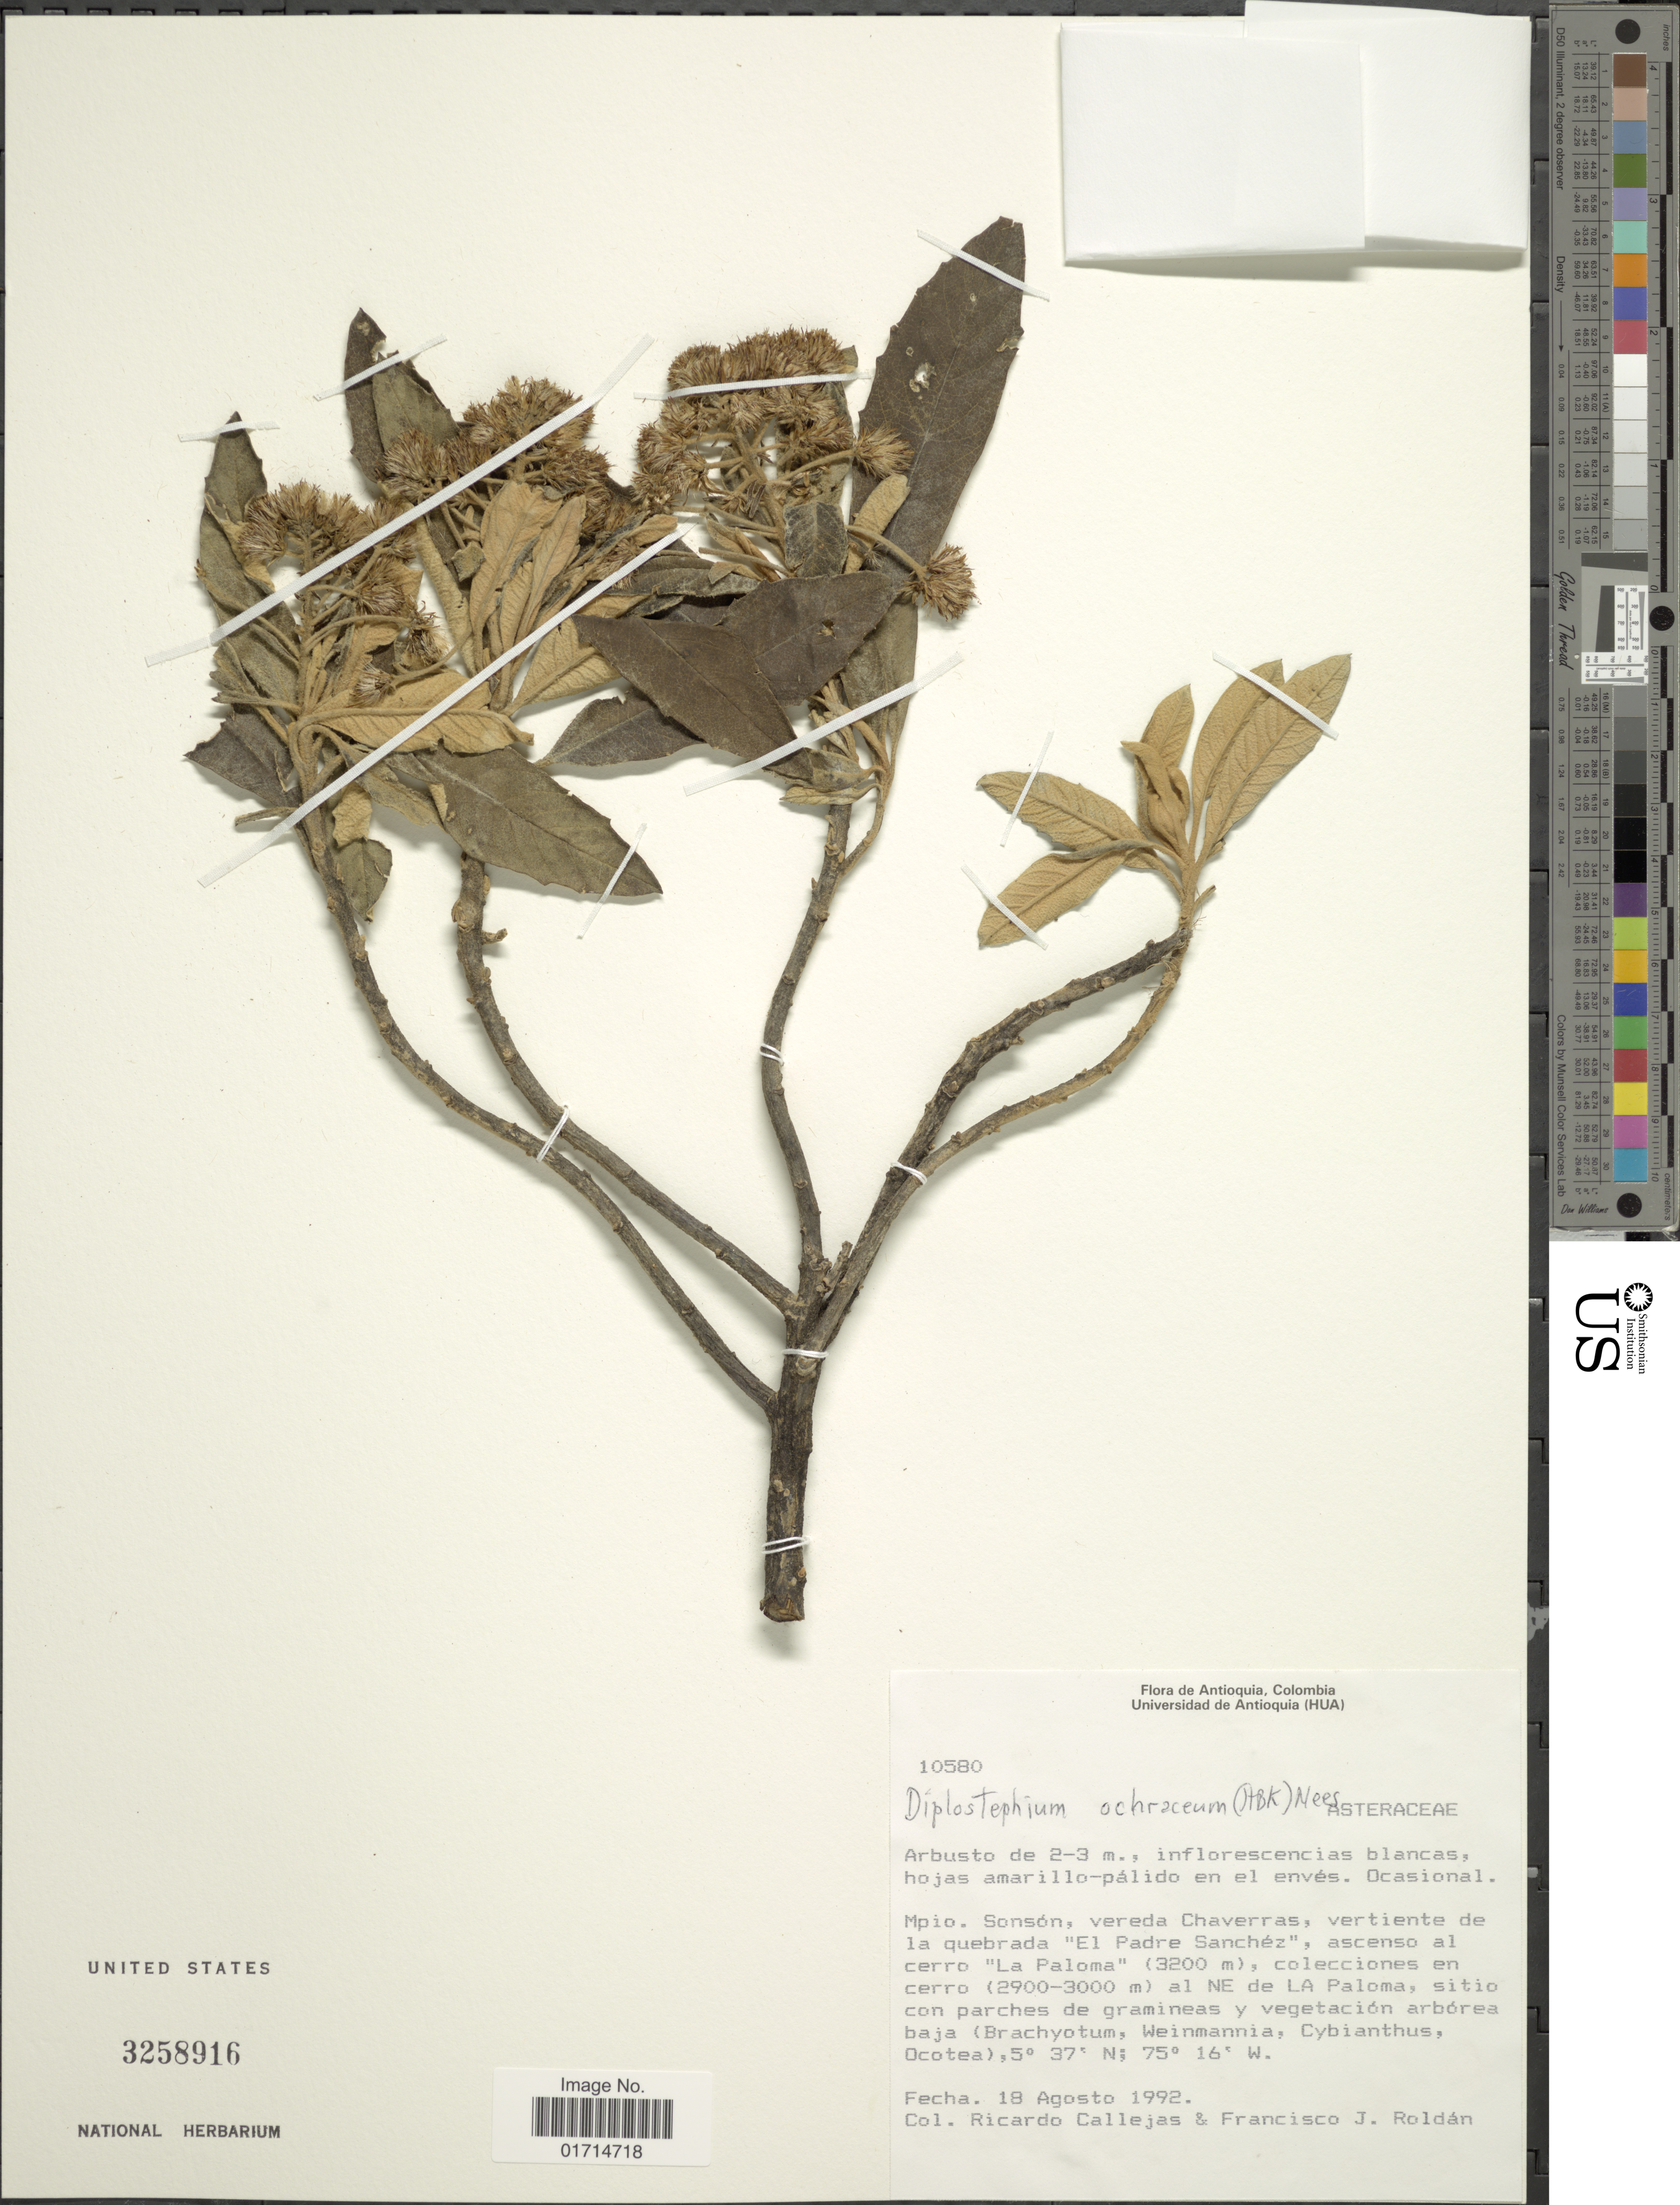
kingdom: Plantae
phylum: Tracheophyta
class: Magnoliopsida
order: Asterales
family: Asteraceae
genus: Diplostephium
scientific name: Diplostephium ochraceum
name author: (Kunth) Nees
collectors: R. Callejas & F. J. Roldán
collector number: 10580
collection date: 1992-08-18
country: Colombia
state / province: Antioquia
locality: Mpio. Sonson, vereda Chaverras, vertiente de la quebrada "El Padre Sanchez", ascenso al cerro "La Paloma" (3200 m), colecciones en cerro (2900-3000 m) al NE de La Paloma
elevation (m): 2900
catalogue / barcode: US 3258916